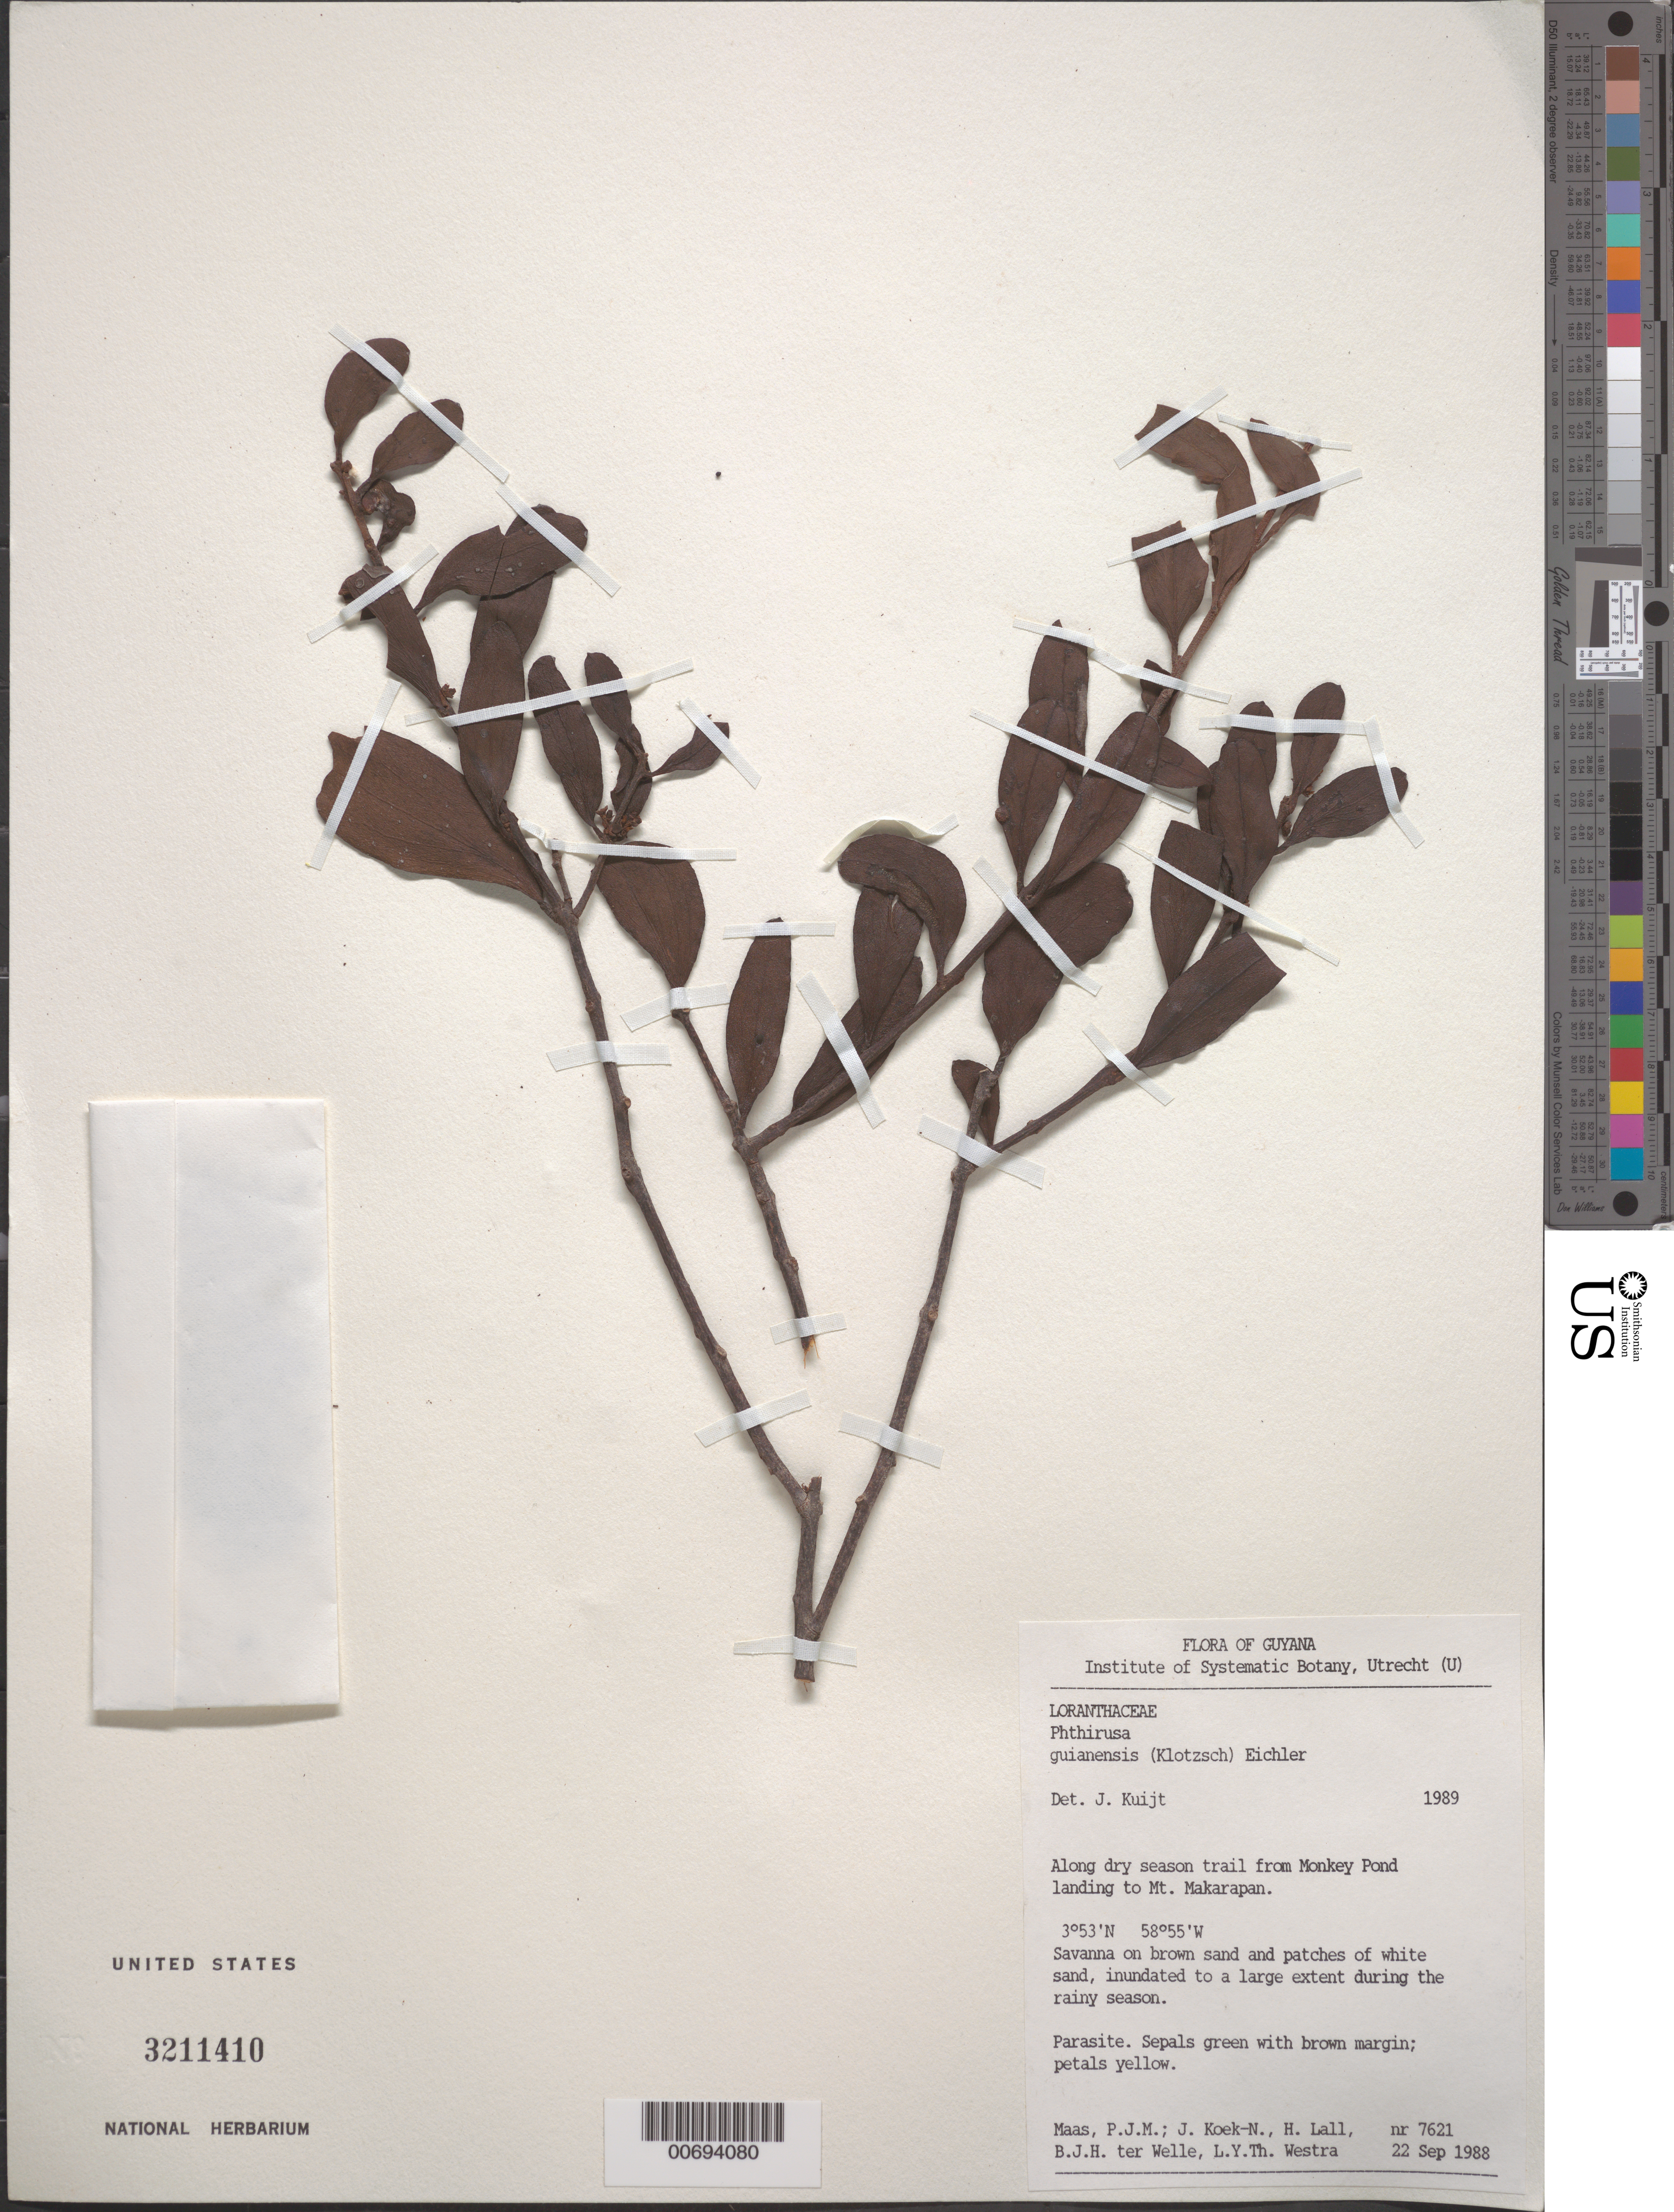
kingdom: Plantae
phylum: Tracheophyta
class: Magnoliopsida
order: Santalales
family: Loranthaceae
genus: Phthirusa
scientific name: Phthirusa guyanensis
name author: Eichler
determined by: Kuijt, Job, (CANADA)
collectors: P. Maas, J. Koek-Noorman, H. Lall, B. Welle & L. Y. T. Westra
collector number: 7621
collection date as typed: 22-Sep-88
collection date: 1988-09-22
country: Guyana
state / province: U. Takutu-U. Essequibo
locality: Monkey Pond landing, dry season trail to Mt. Makarapan; Rupununi River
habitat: Savanna on brown sand and patches of white sand, inundated to a large extent during the rainy season.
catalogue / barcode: US 3211410